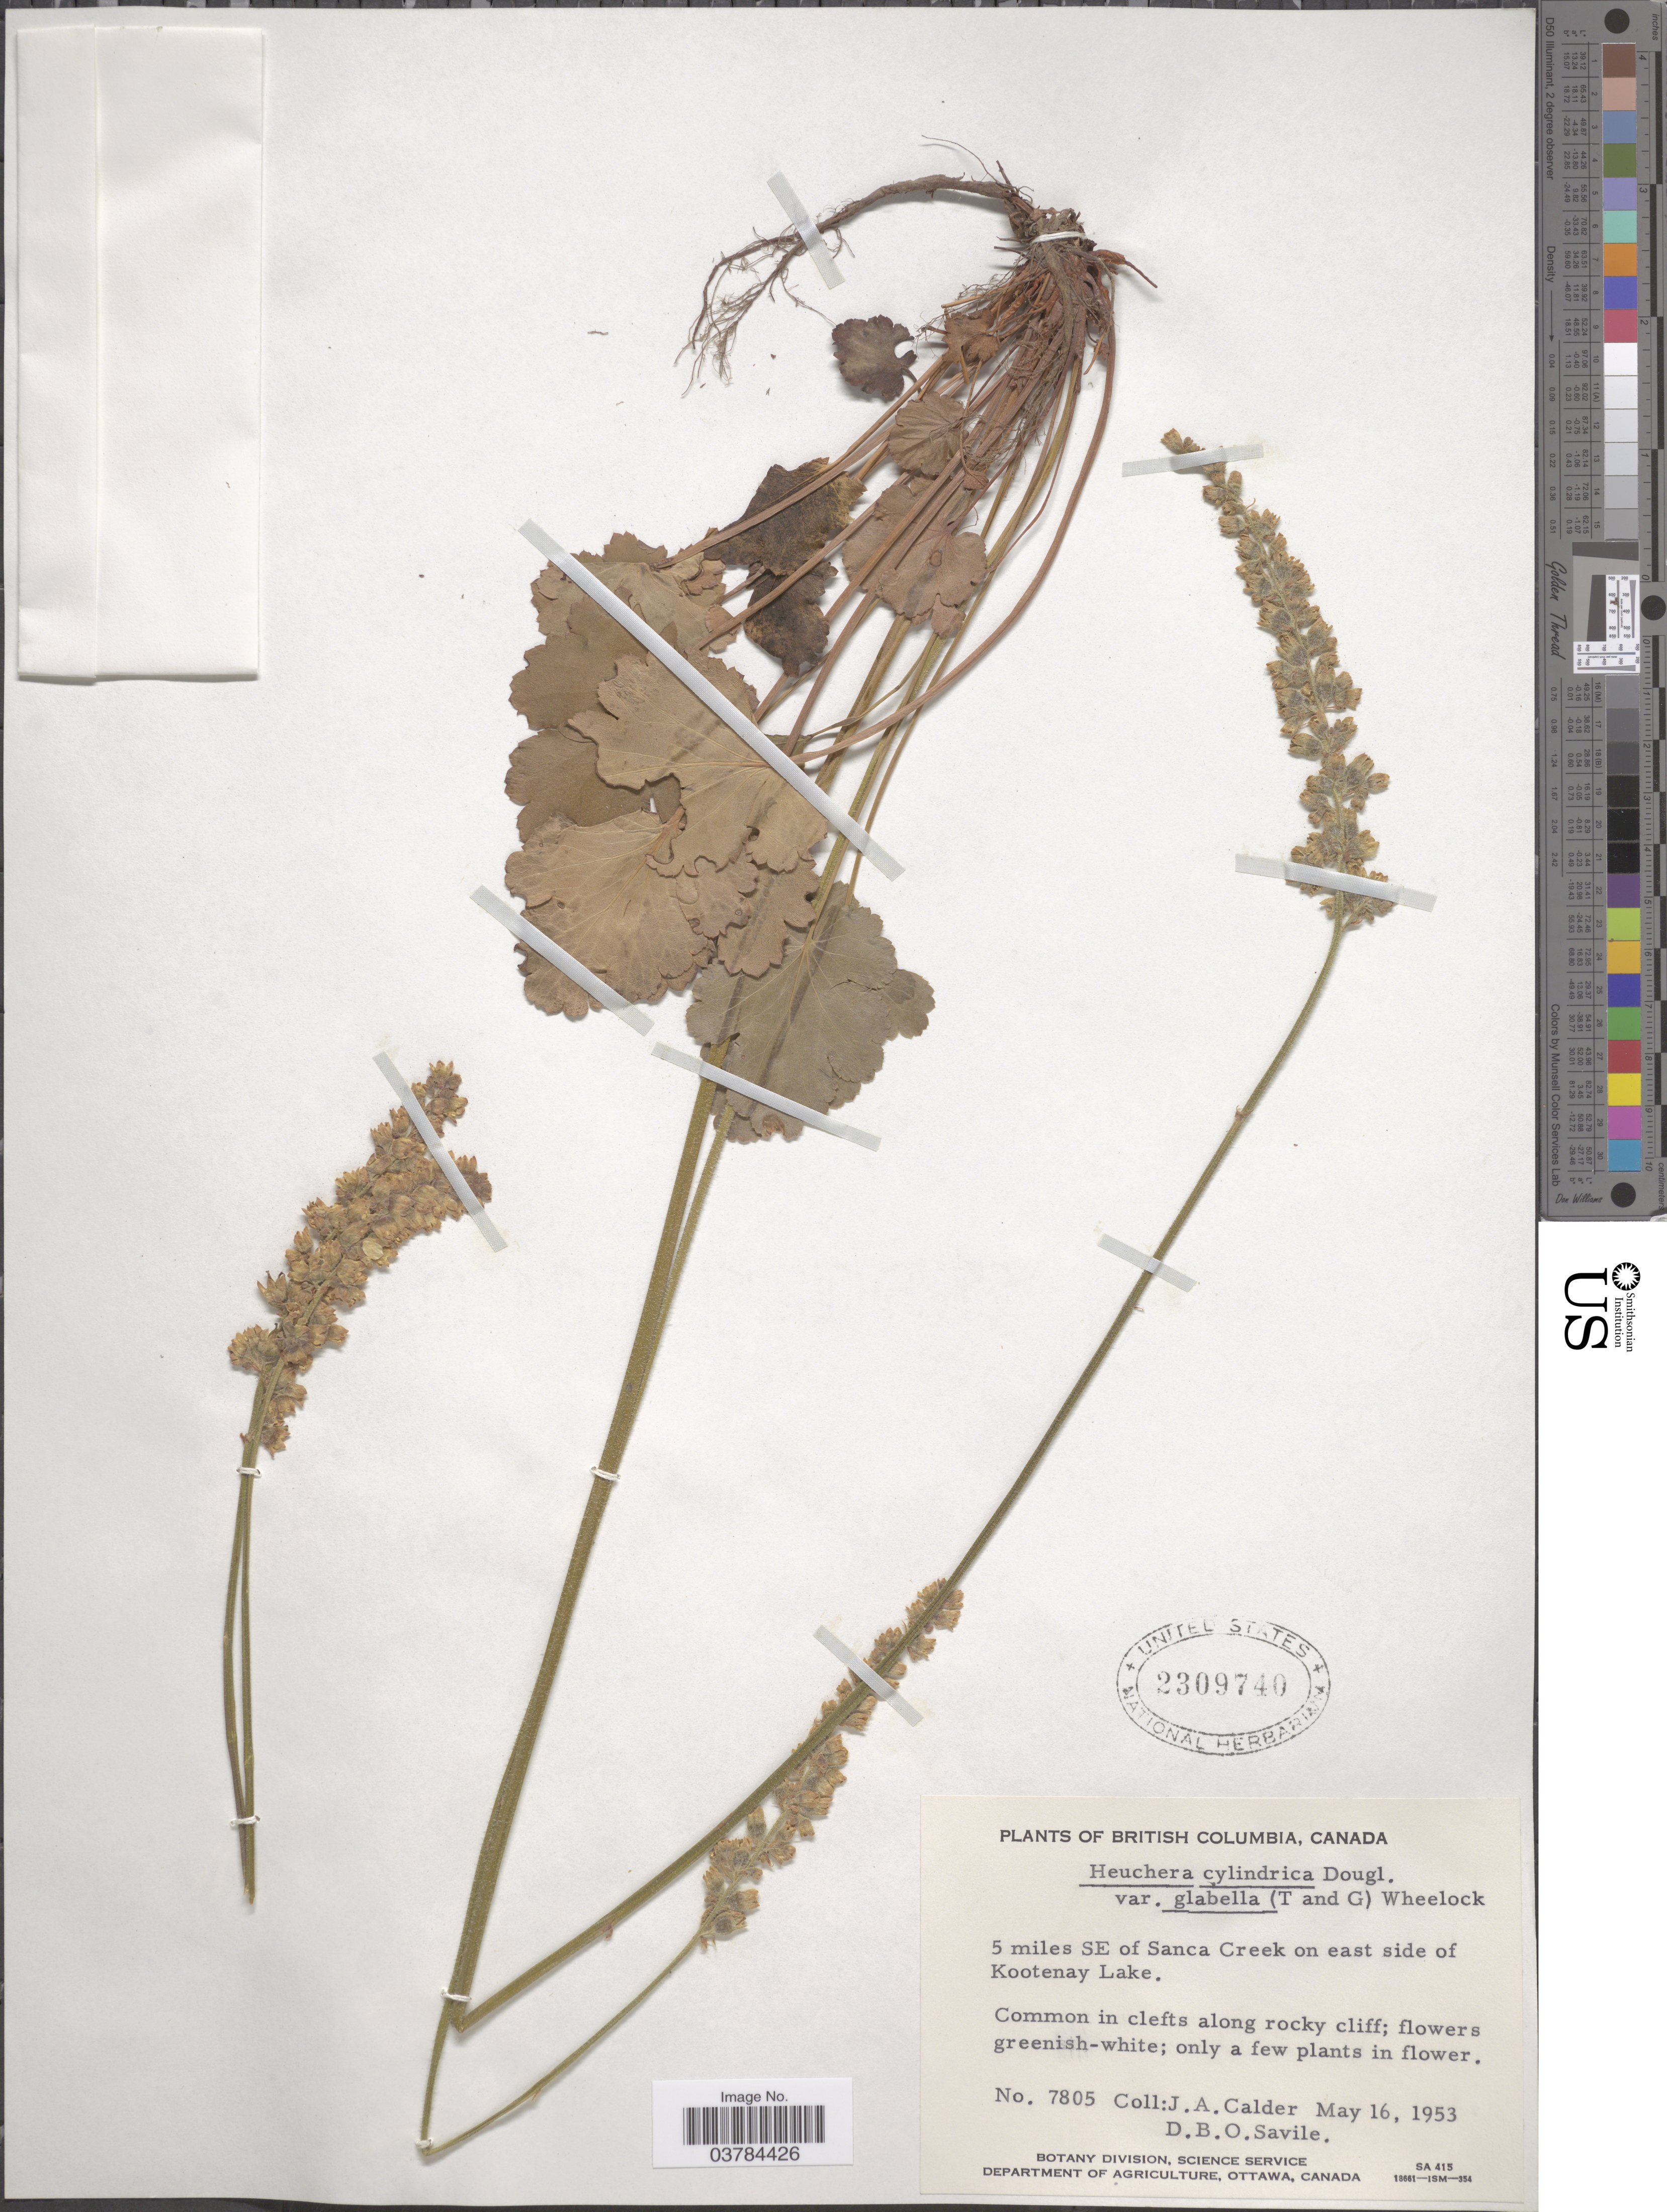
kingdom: Plantae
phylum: Tracheophyta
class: Magnoliopsida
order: Saxifragales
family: Saxifragaceae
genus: Heuchera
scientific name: Heuchera glabella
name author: Torr. & A. Gray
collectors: J. A. Calder & D. Savile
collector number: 7805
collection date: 1953-05-16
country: Canada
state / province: British Columbia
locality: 5 miles SE of Sanca Creek on east side of Kootenay Lake.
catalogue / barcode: US 2309740